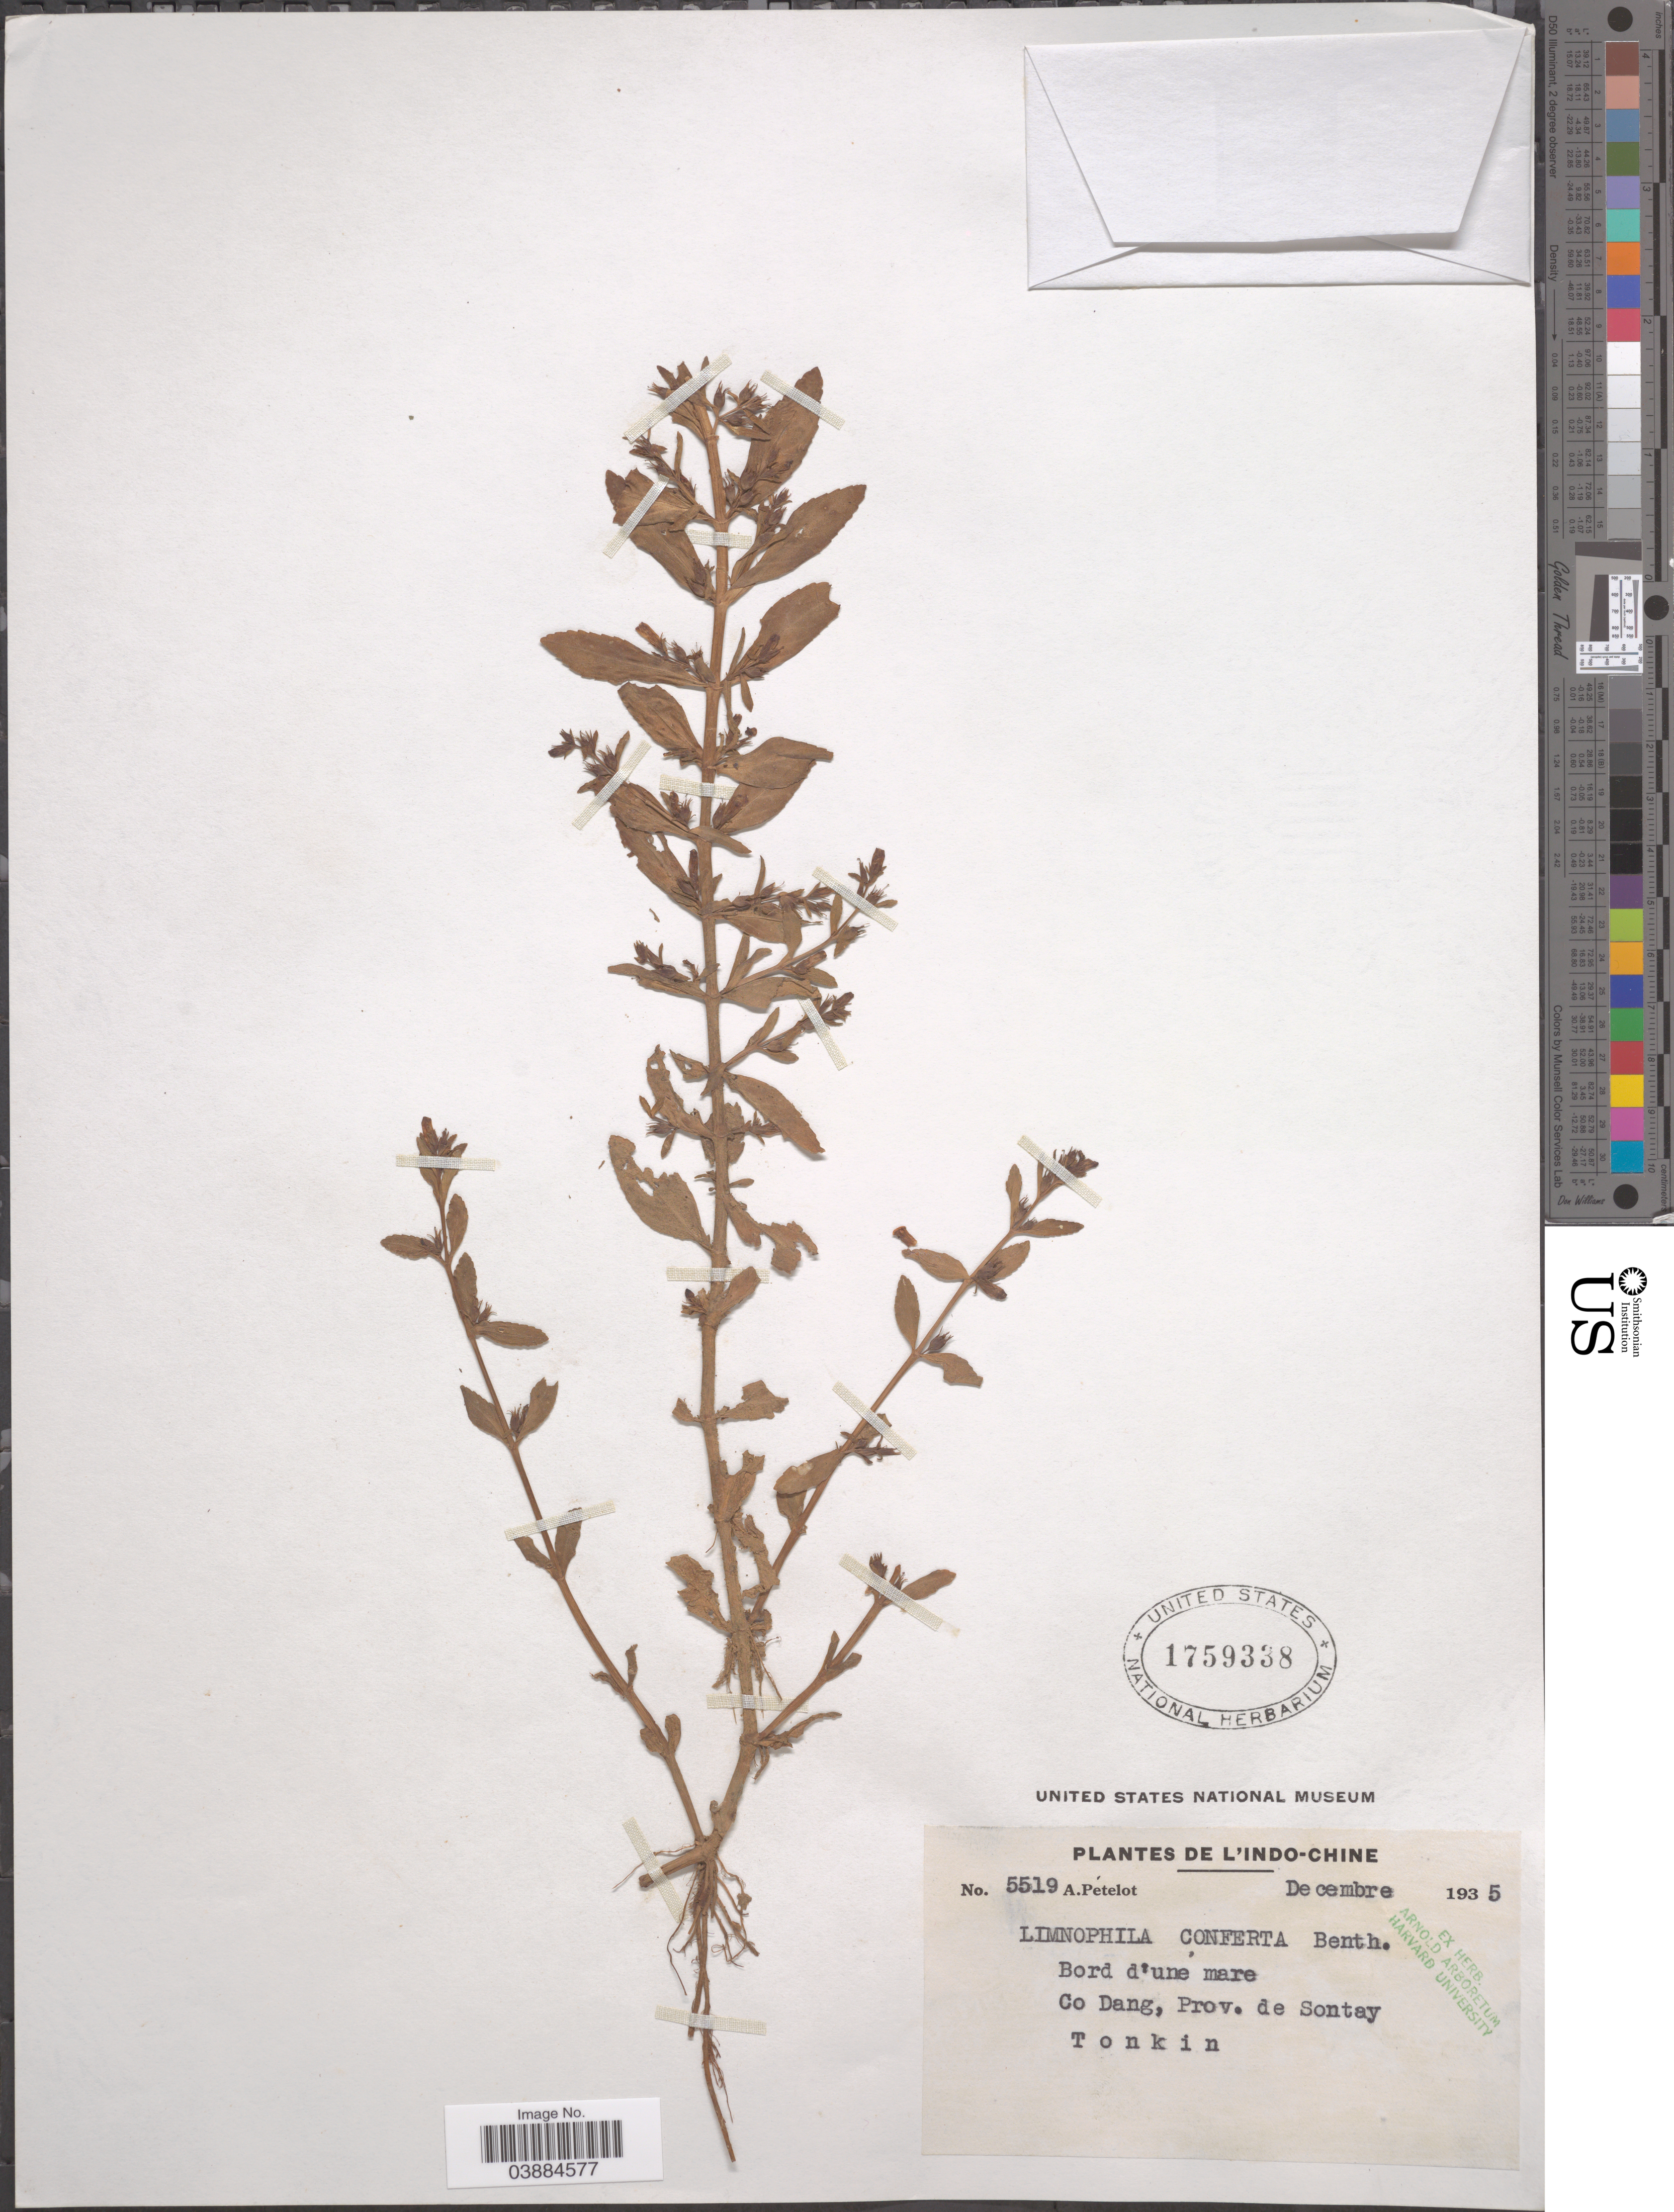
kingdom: Plantae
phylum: Tracheophyta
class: Magnoliopsida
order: Lamiales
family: Plantaginaceae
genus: Limnophila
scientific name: Limnophila repens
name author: (Benth.) Benth.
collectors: A. Petelot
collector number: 5519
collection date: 1935-12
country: Vietnam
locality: L'Indo-Chine. Co Dang, Prov. de Sontay. Tonkin.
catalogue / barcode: US 1759338